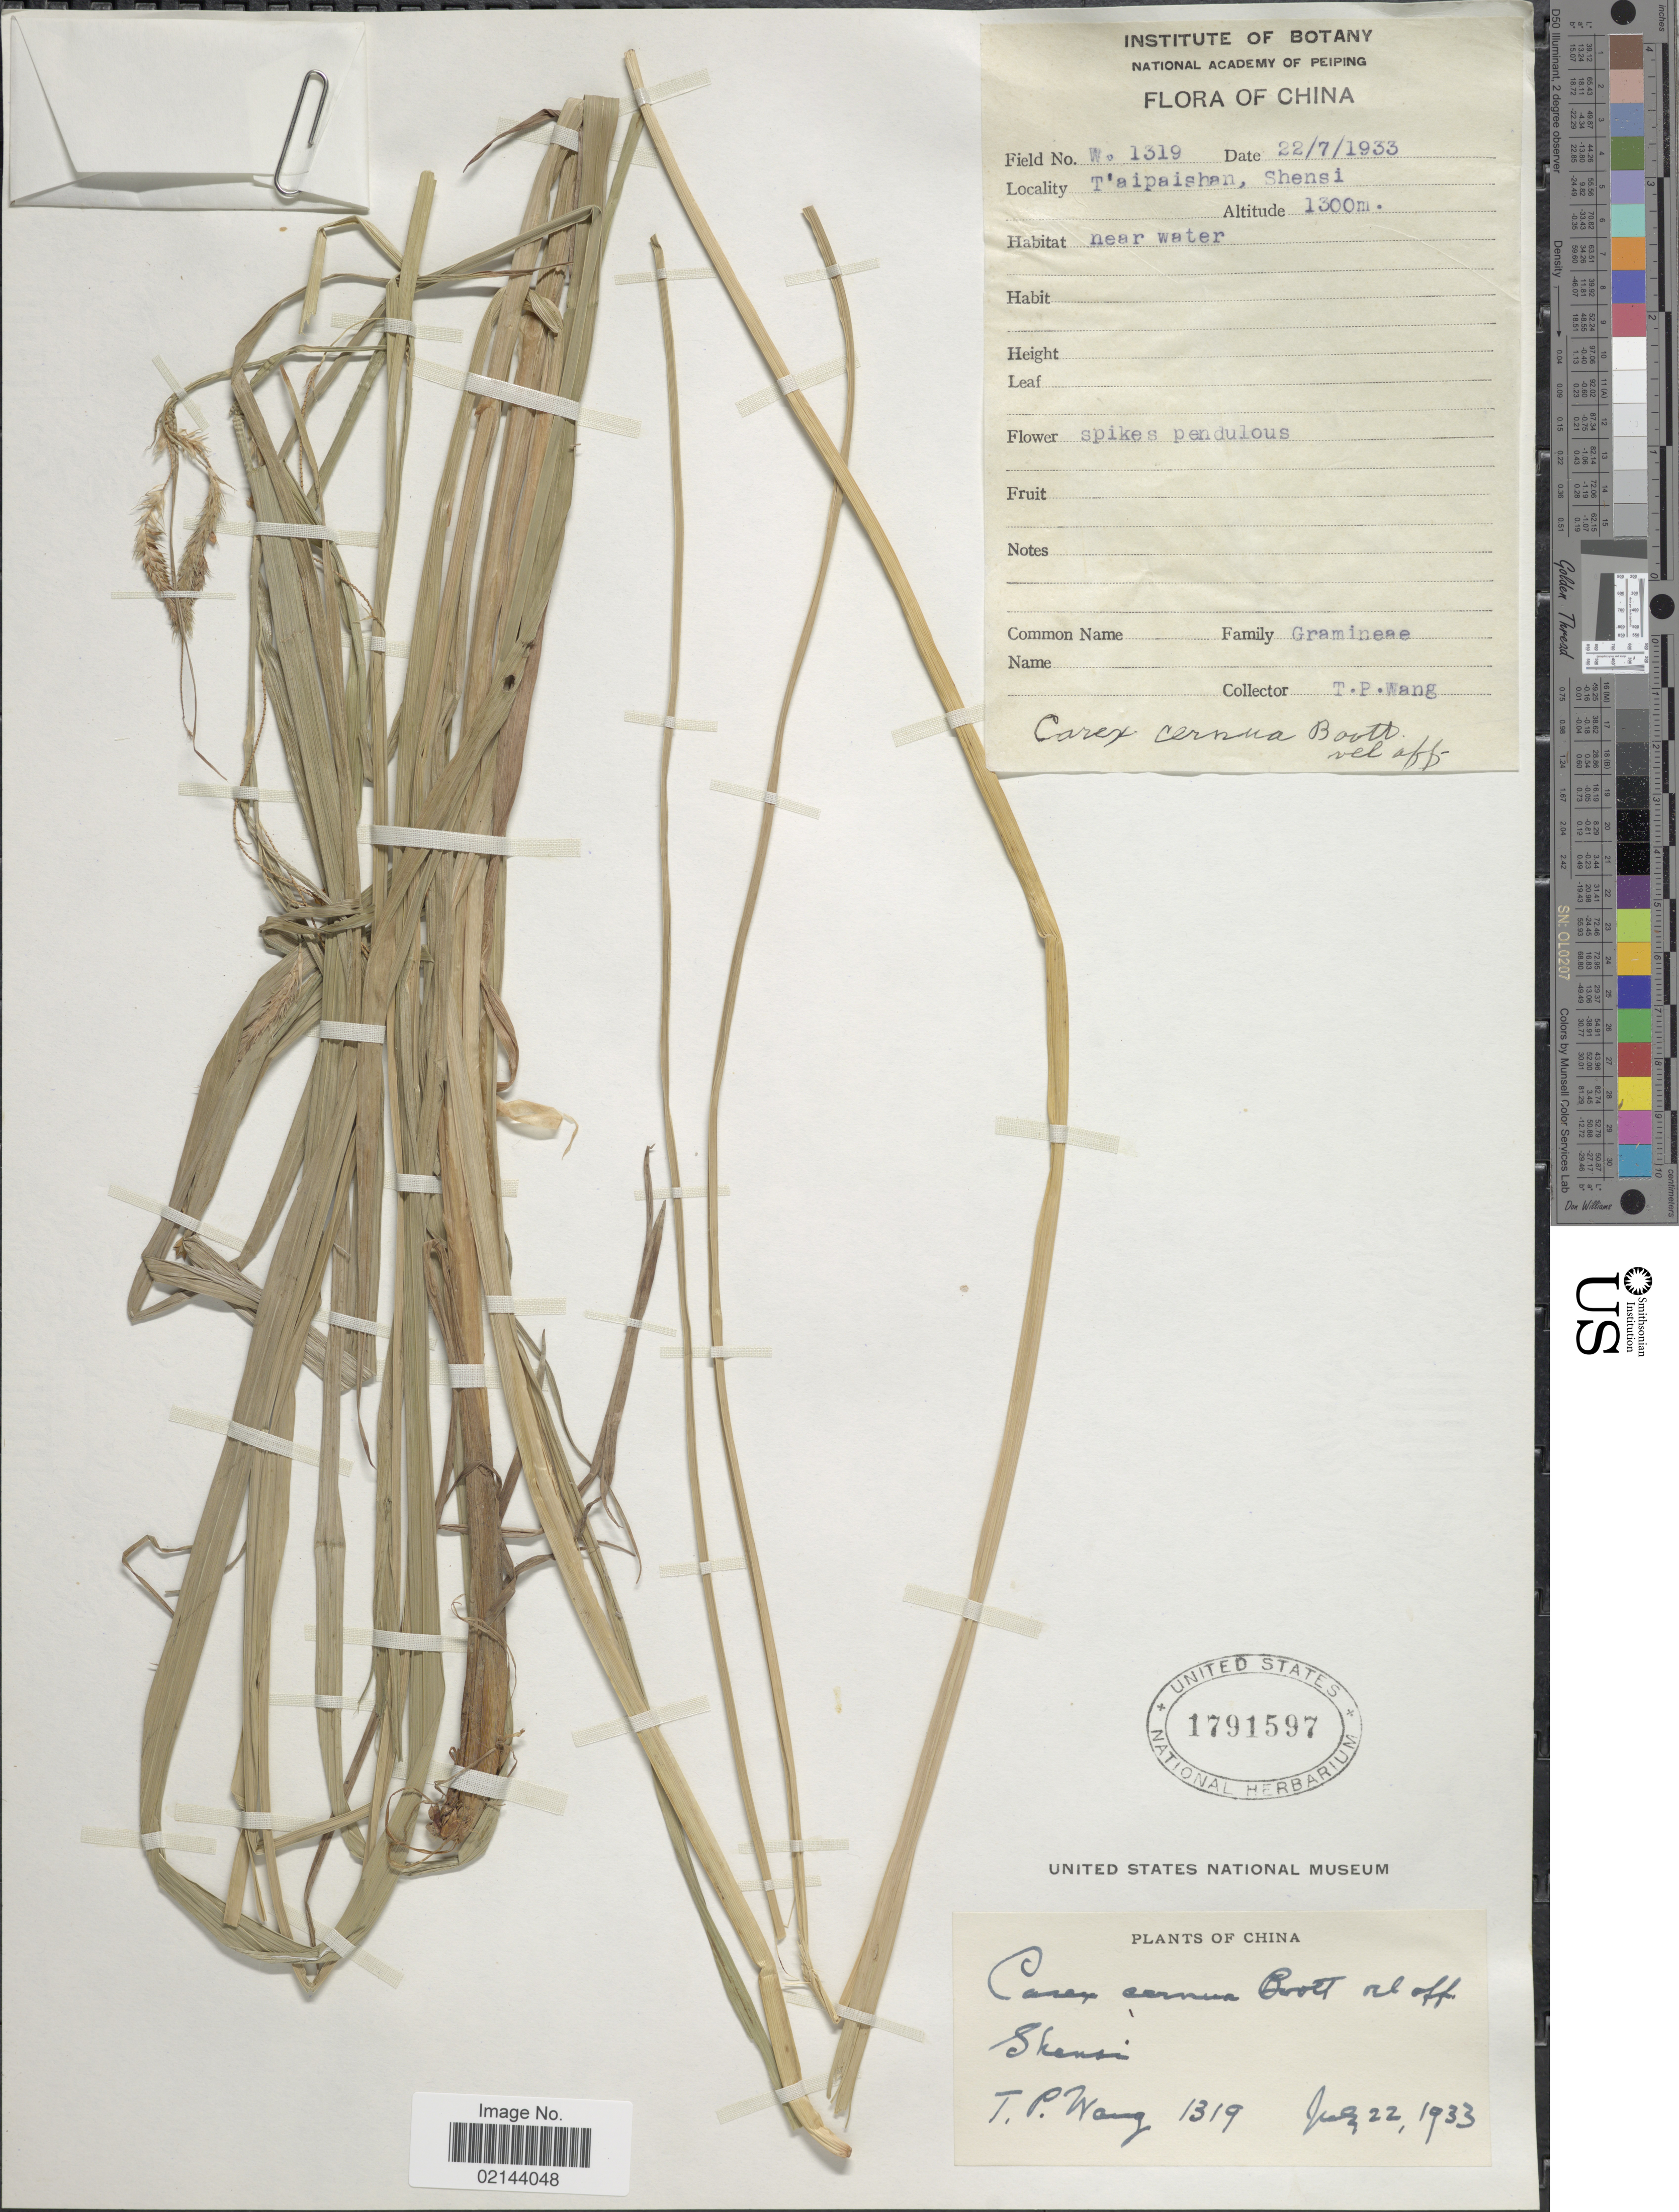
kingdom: Plantae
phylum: Tracheophyta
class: Liliopsida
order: Poales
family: Cyperaceae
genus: Carex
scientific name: Carex dimorpholepis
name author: Steud.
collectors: T. Wang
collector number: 1319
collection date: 1933-07-22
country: China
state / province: Shanxi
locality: T'aipashan, Shensi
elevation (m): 1300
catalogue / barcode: US 1791597